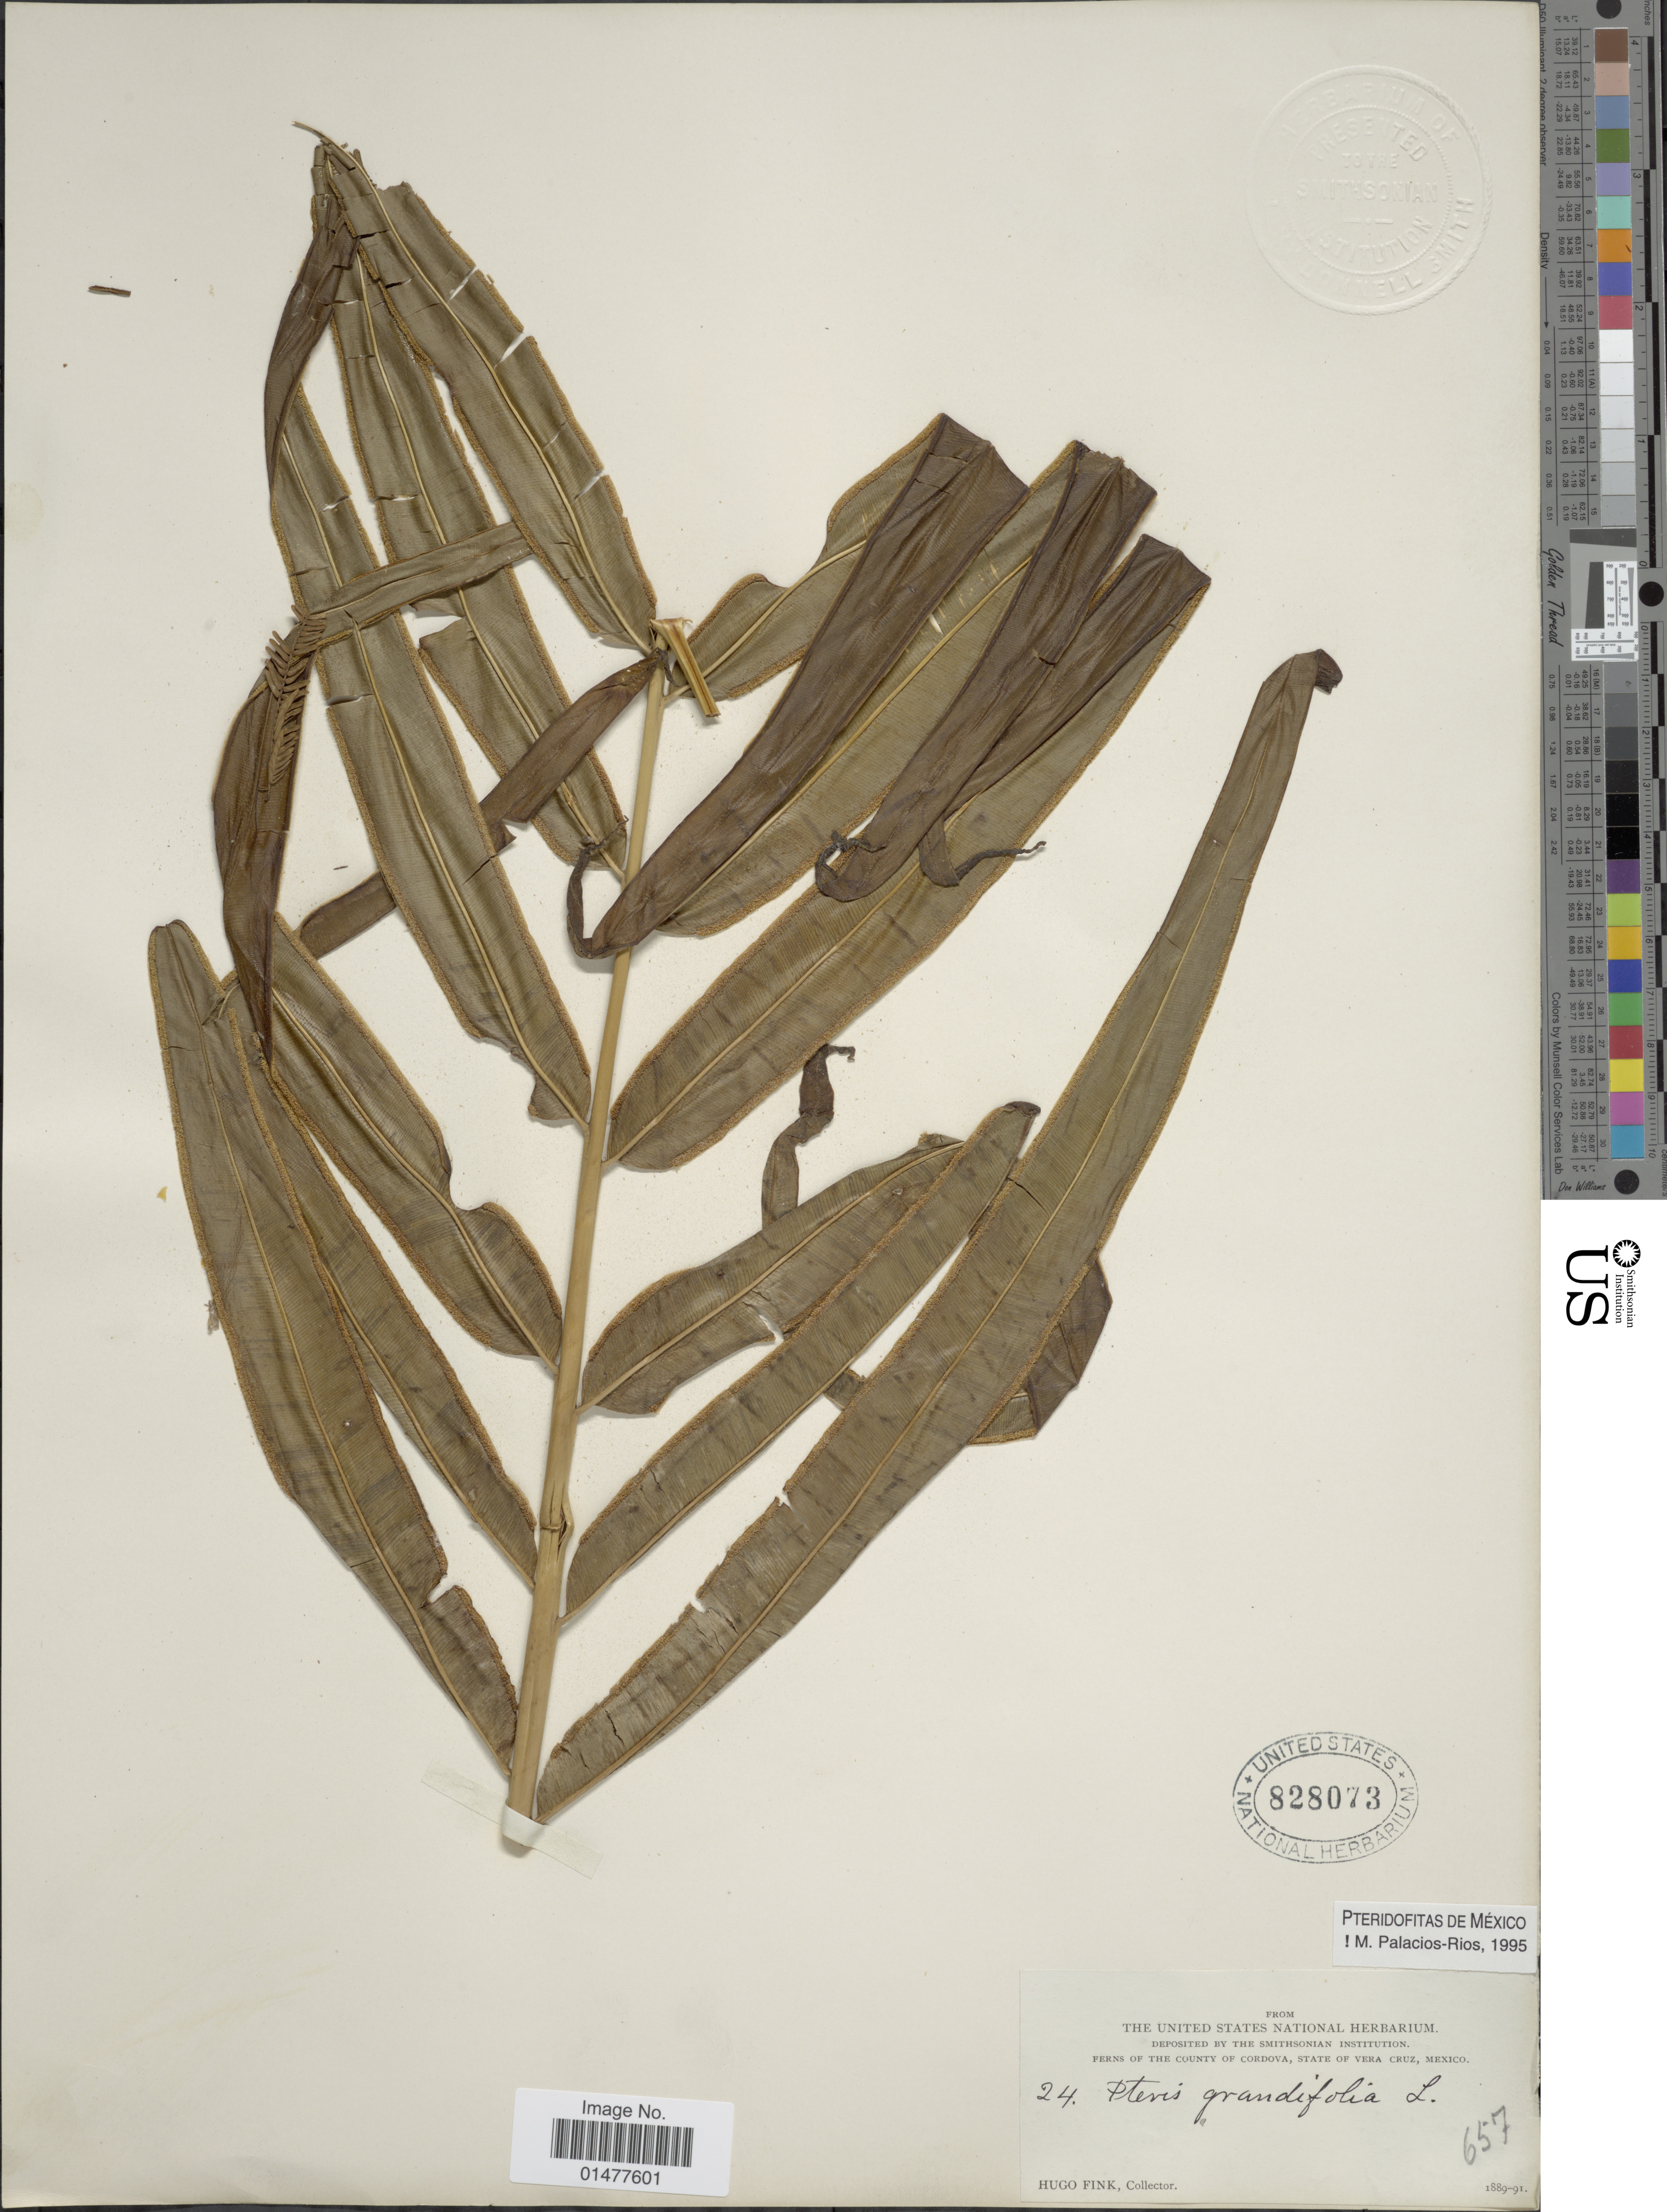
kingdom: Plantae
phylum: Tracheophyta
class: Polypodiopsida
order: Polypodiales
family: Pteridaceae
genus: Pteris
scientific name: Pteris grandifolia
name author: L.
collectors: H. Fink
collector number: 24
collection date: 1889/1891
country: Mexico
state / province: Veracruz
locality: County of Cordova, the state of Vera Cruz.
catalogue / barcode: US 828073